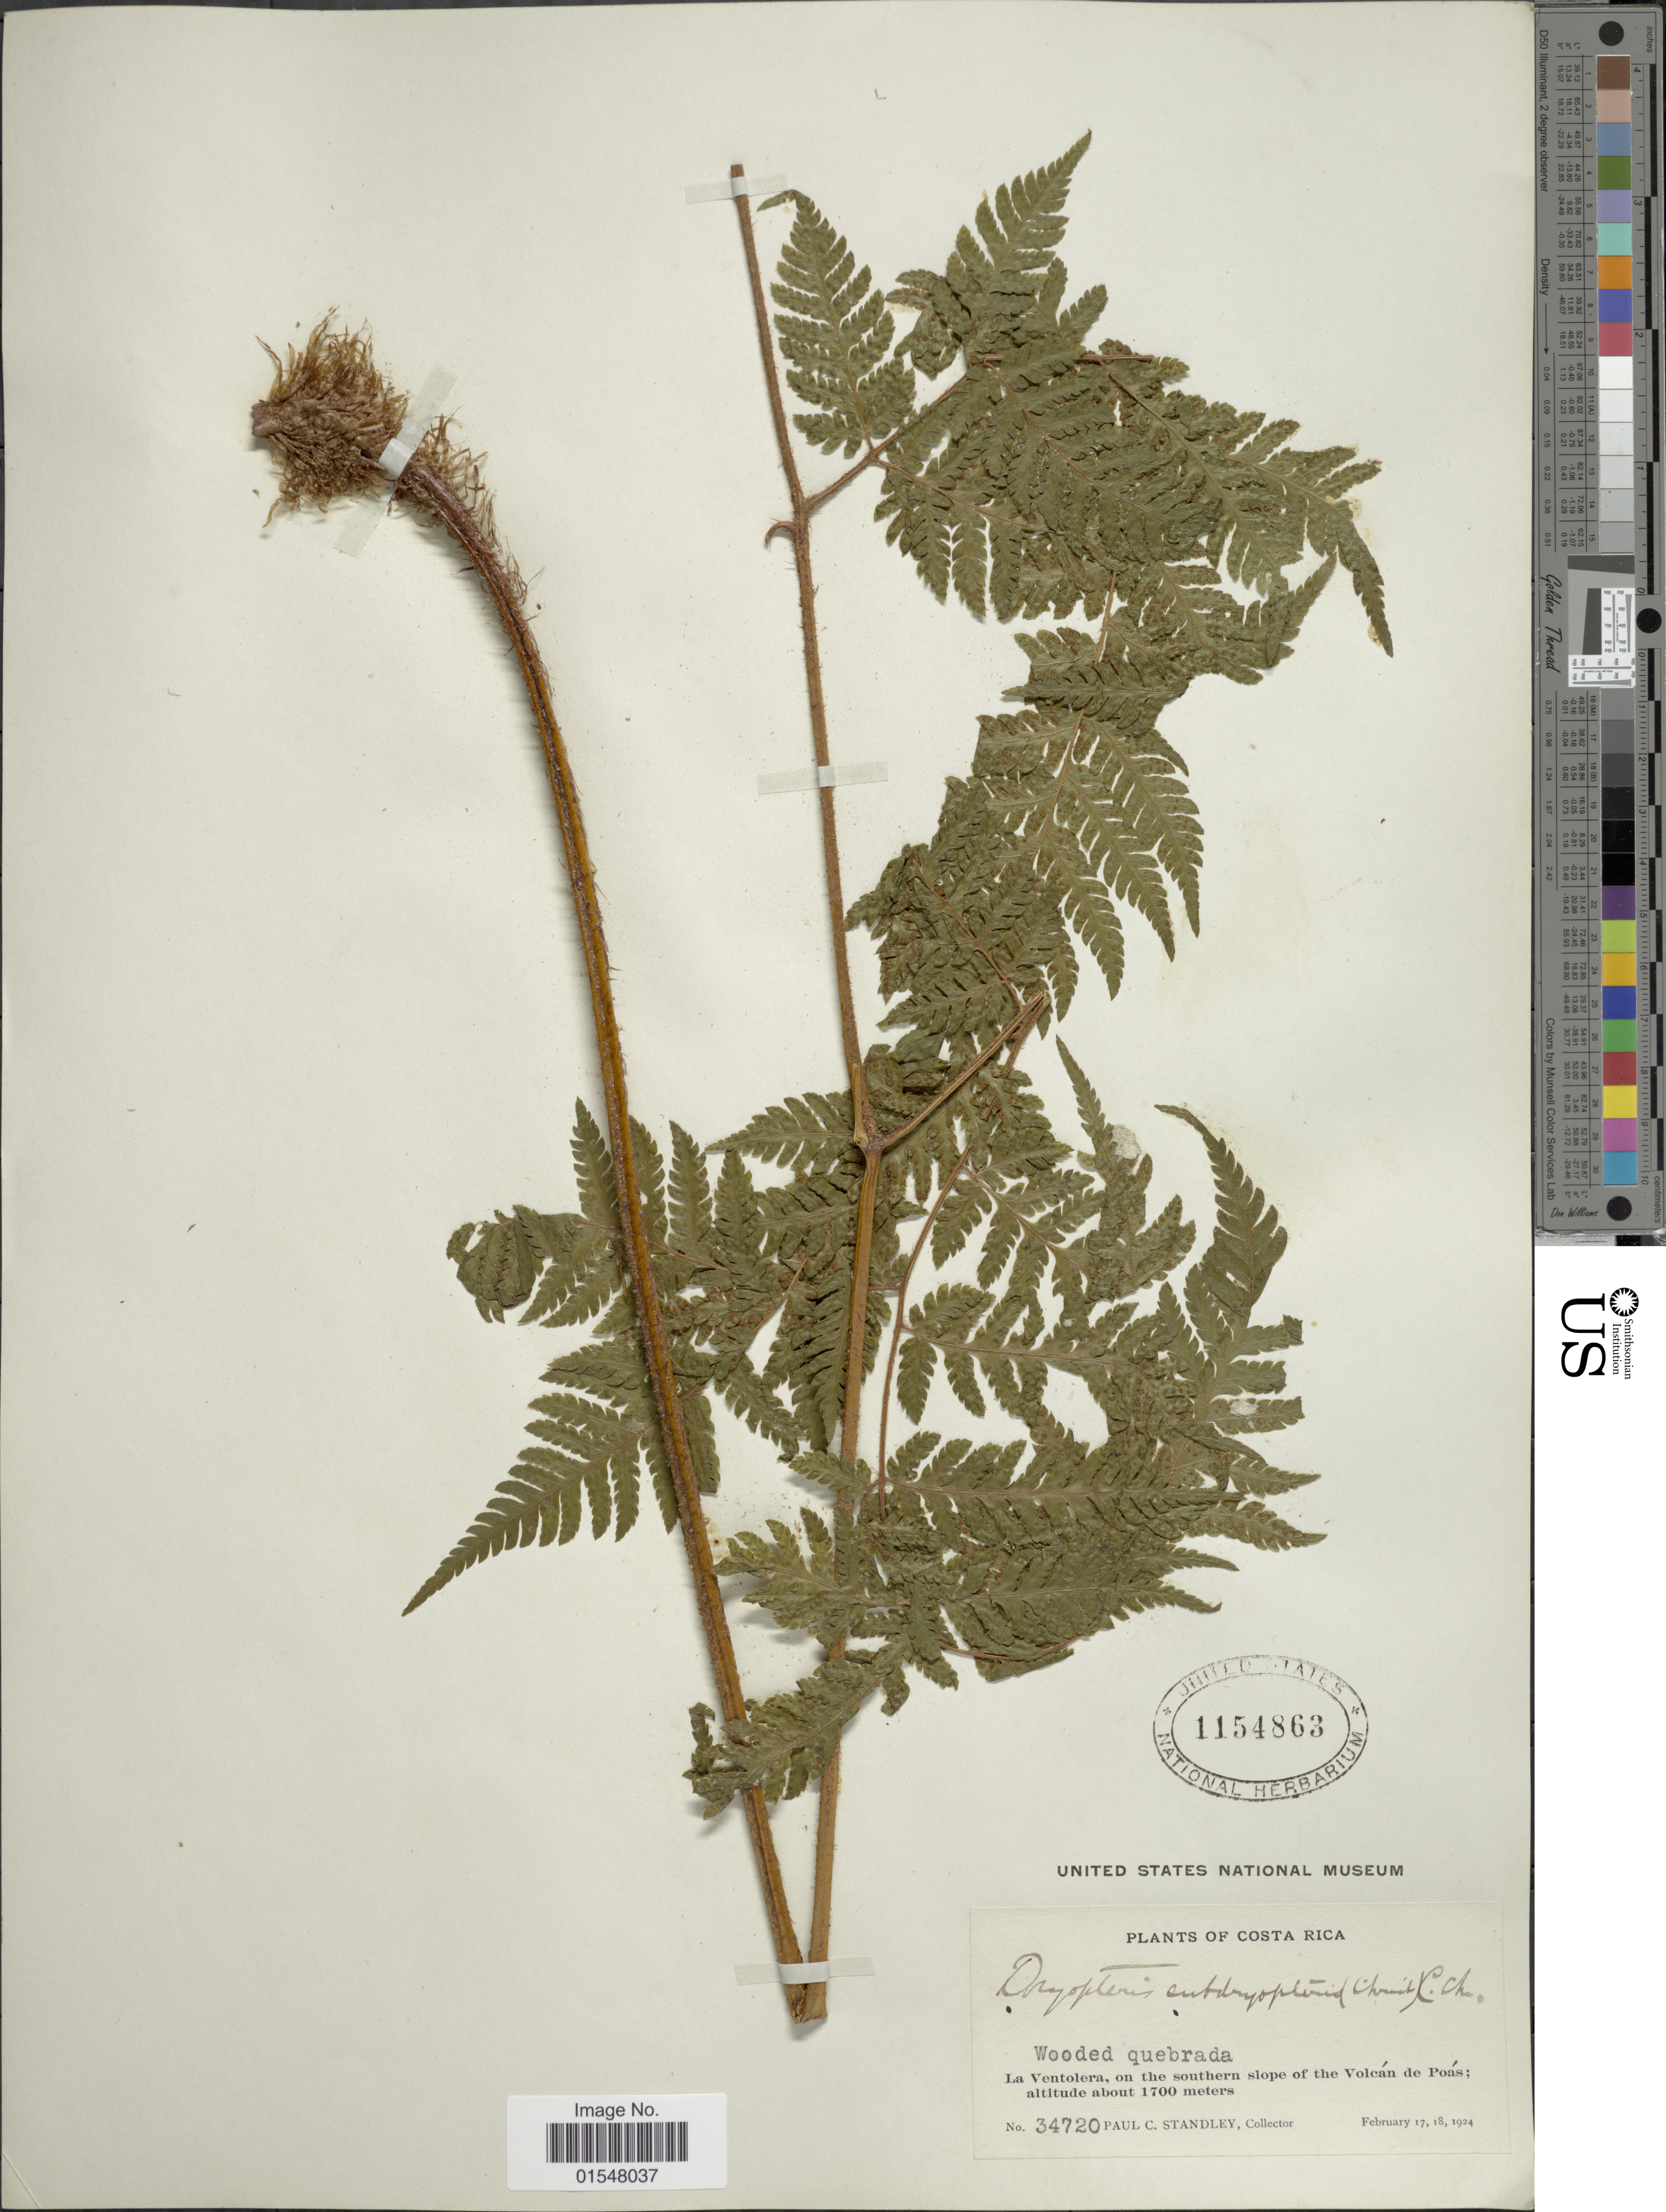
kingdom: Plantae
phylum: Tracheophyta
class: Polypodiopsida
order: Polypodiales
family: Dryopteridaceae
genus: Ctenitis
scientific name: Ctenitis subdryopteris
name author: (Christ) Lellinger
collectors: P. C. Standley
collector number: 34720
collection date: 1924-02-17/1924-02-18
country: Costa Rica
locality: Wooded quebrada, La Ventolera, on the southern slope of the Volcán de Poás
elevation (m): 1700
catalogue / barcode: US 1154863